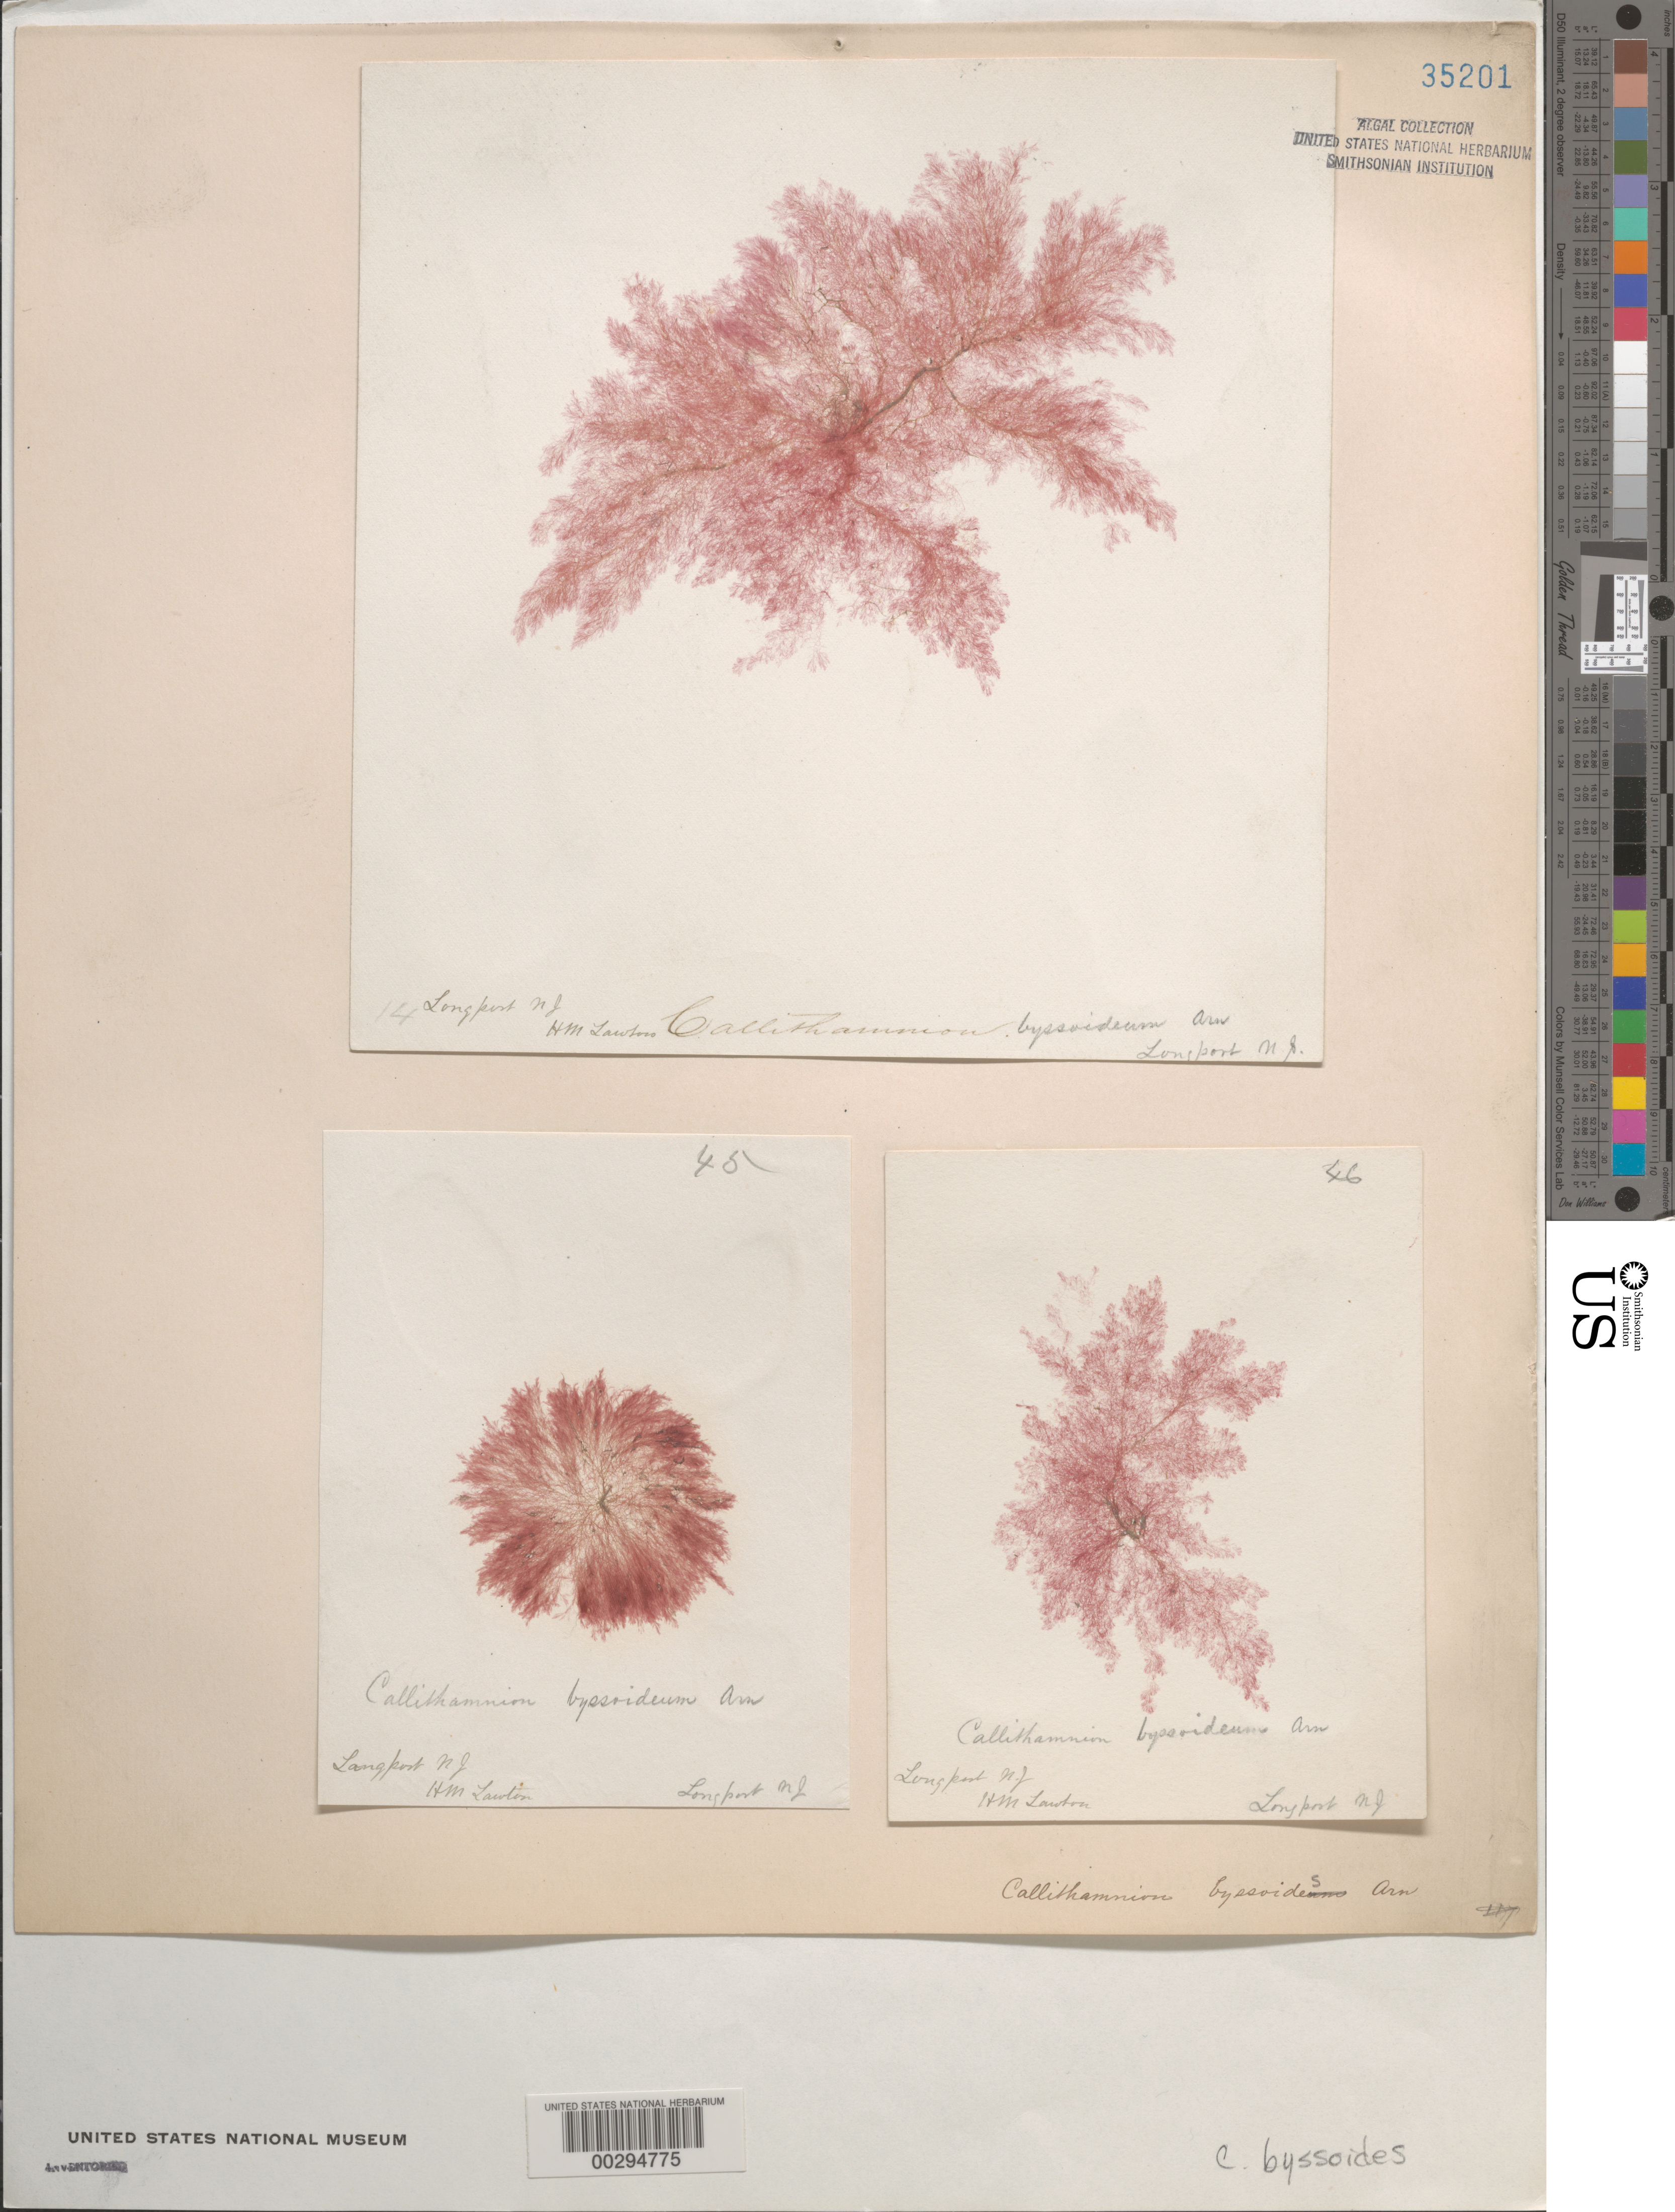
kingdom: Plantae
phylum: Rhodophyta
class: Florideophyceae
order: Ceramiales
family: Callithamniaceae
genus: Aglaothamnion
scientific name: Aglaothamnion tenuissimum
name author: (Bonnem.) Feldm.-Maz.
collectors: H. Lawton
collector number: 14 & 45 & 46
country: United States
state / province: New Jersey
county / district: Atlantic County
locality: Longport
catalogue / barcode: US 35201